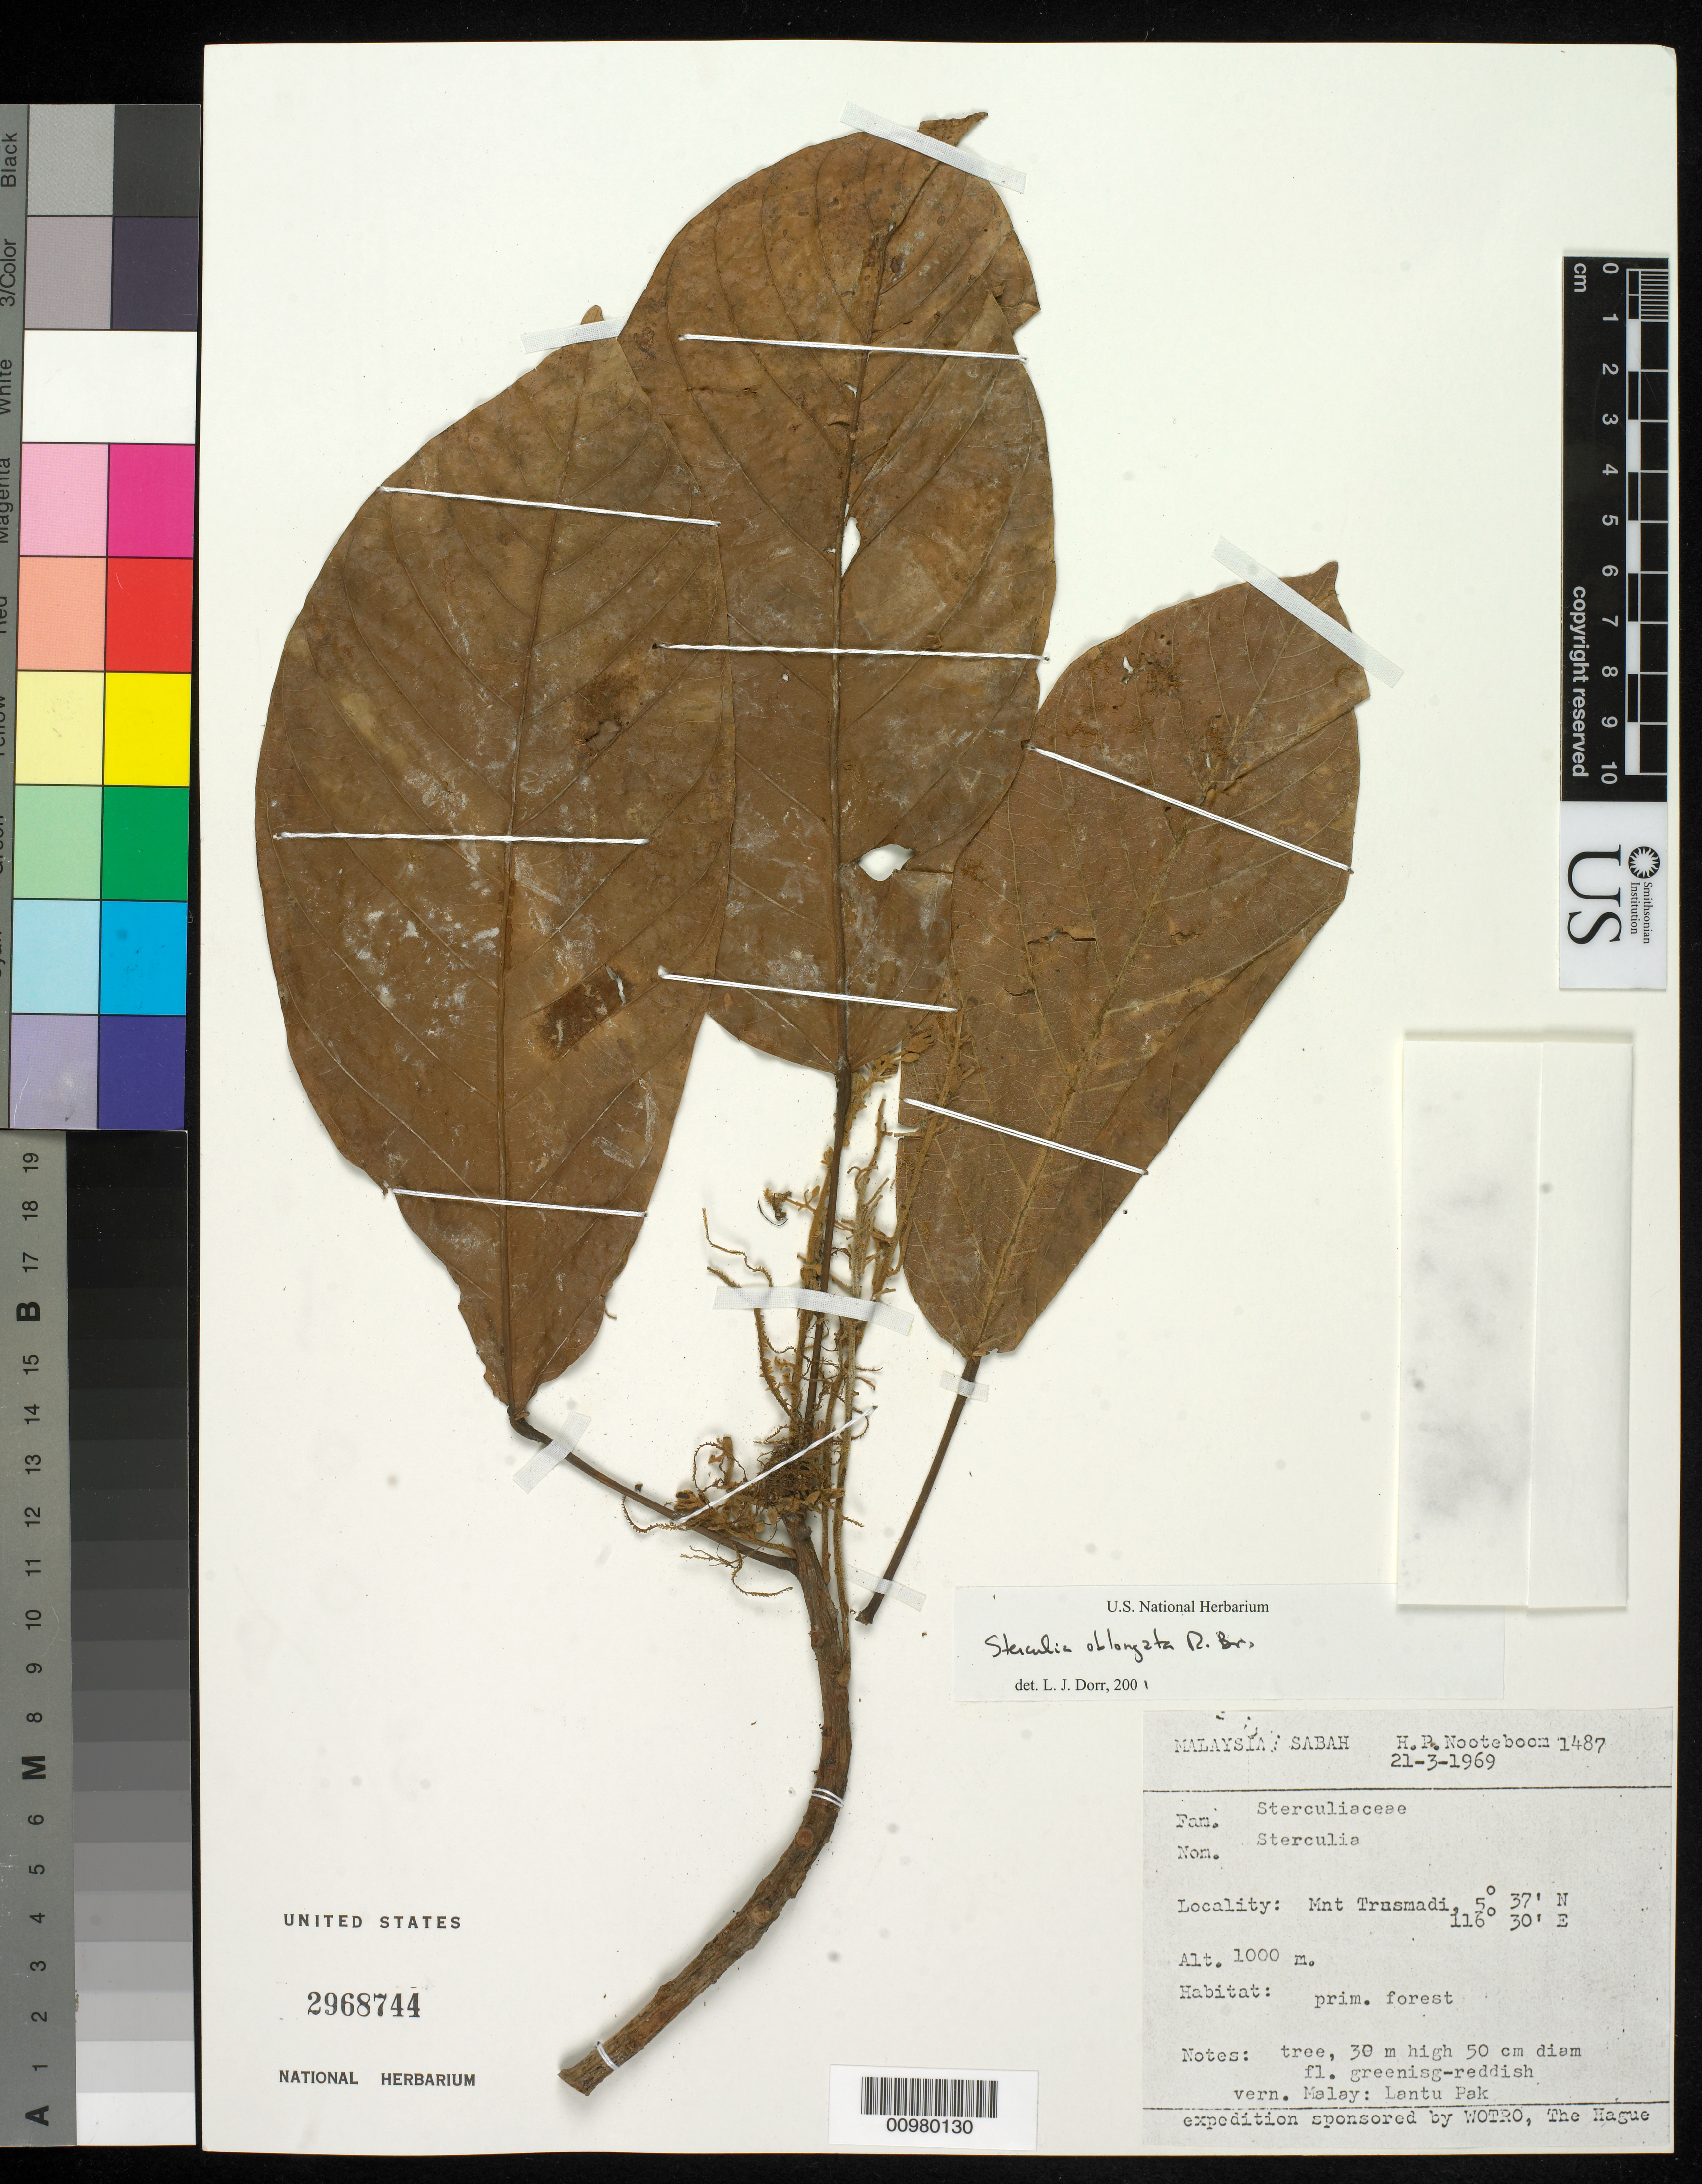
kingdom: Plantae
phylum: Tracheophyta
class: Magnoliopsida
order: Malvales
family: Malvaceae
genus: Sterculia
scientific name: Sterculia oblongata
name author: R. Br.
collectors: H. P. Nooteboom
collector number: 1487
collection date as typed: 21 Mar 1969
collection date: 1969-03-21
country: Malaysia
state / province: Sabah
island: Borneo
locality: Mnt Trusmadi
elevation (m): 1000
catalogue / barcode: US 2968744